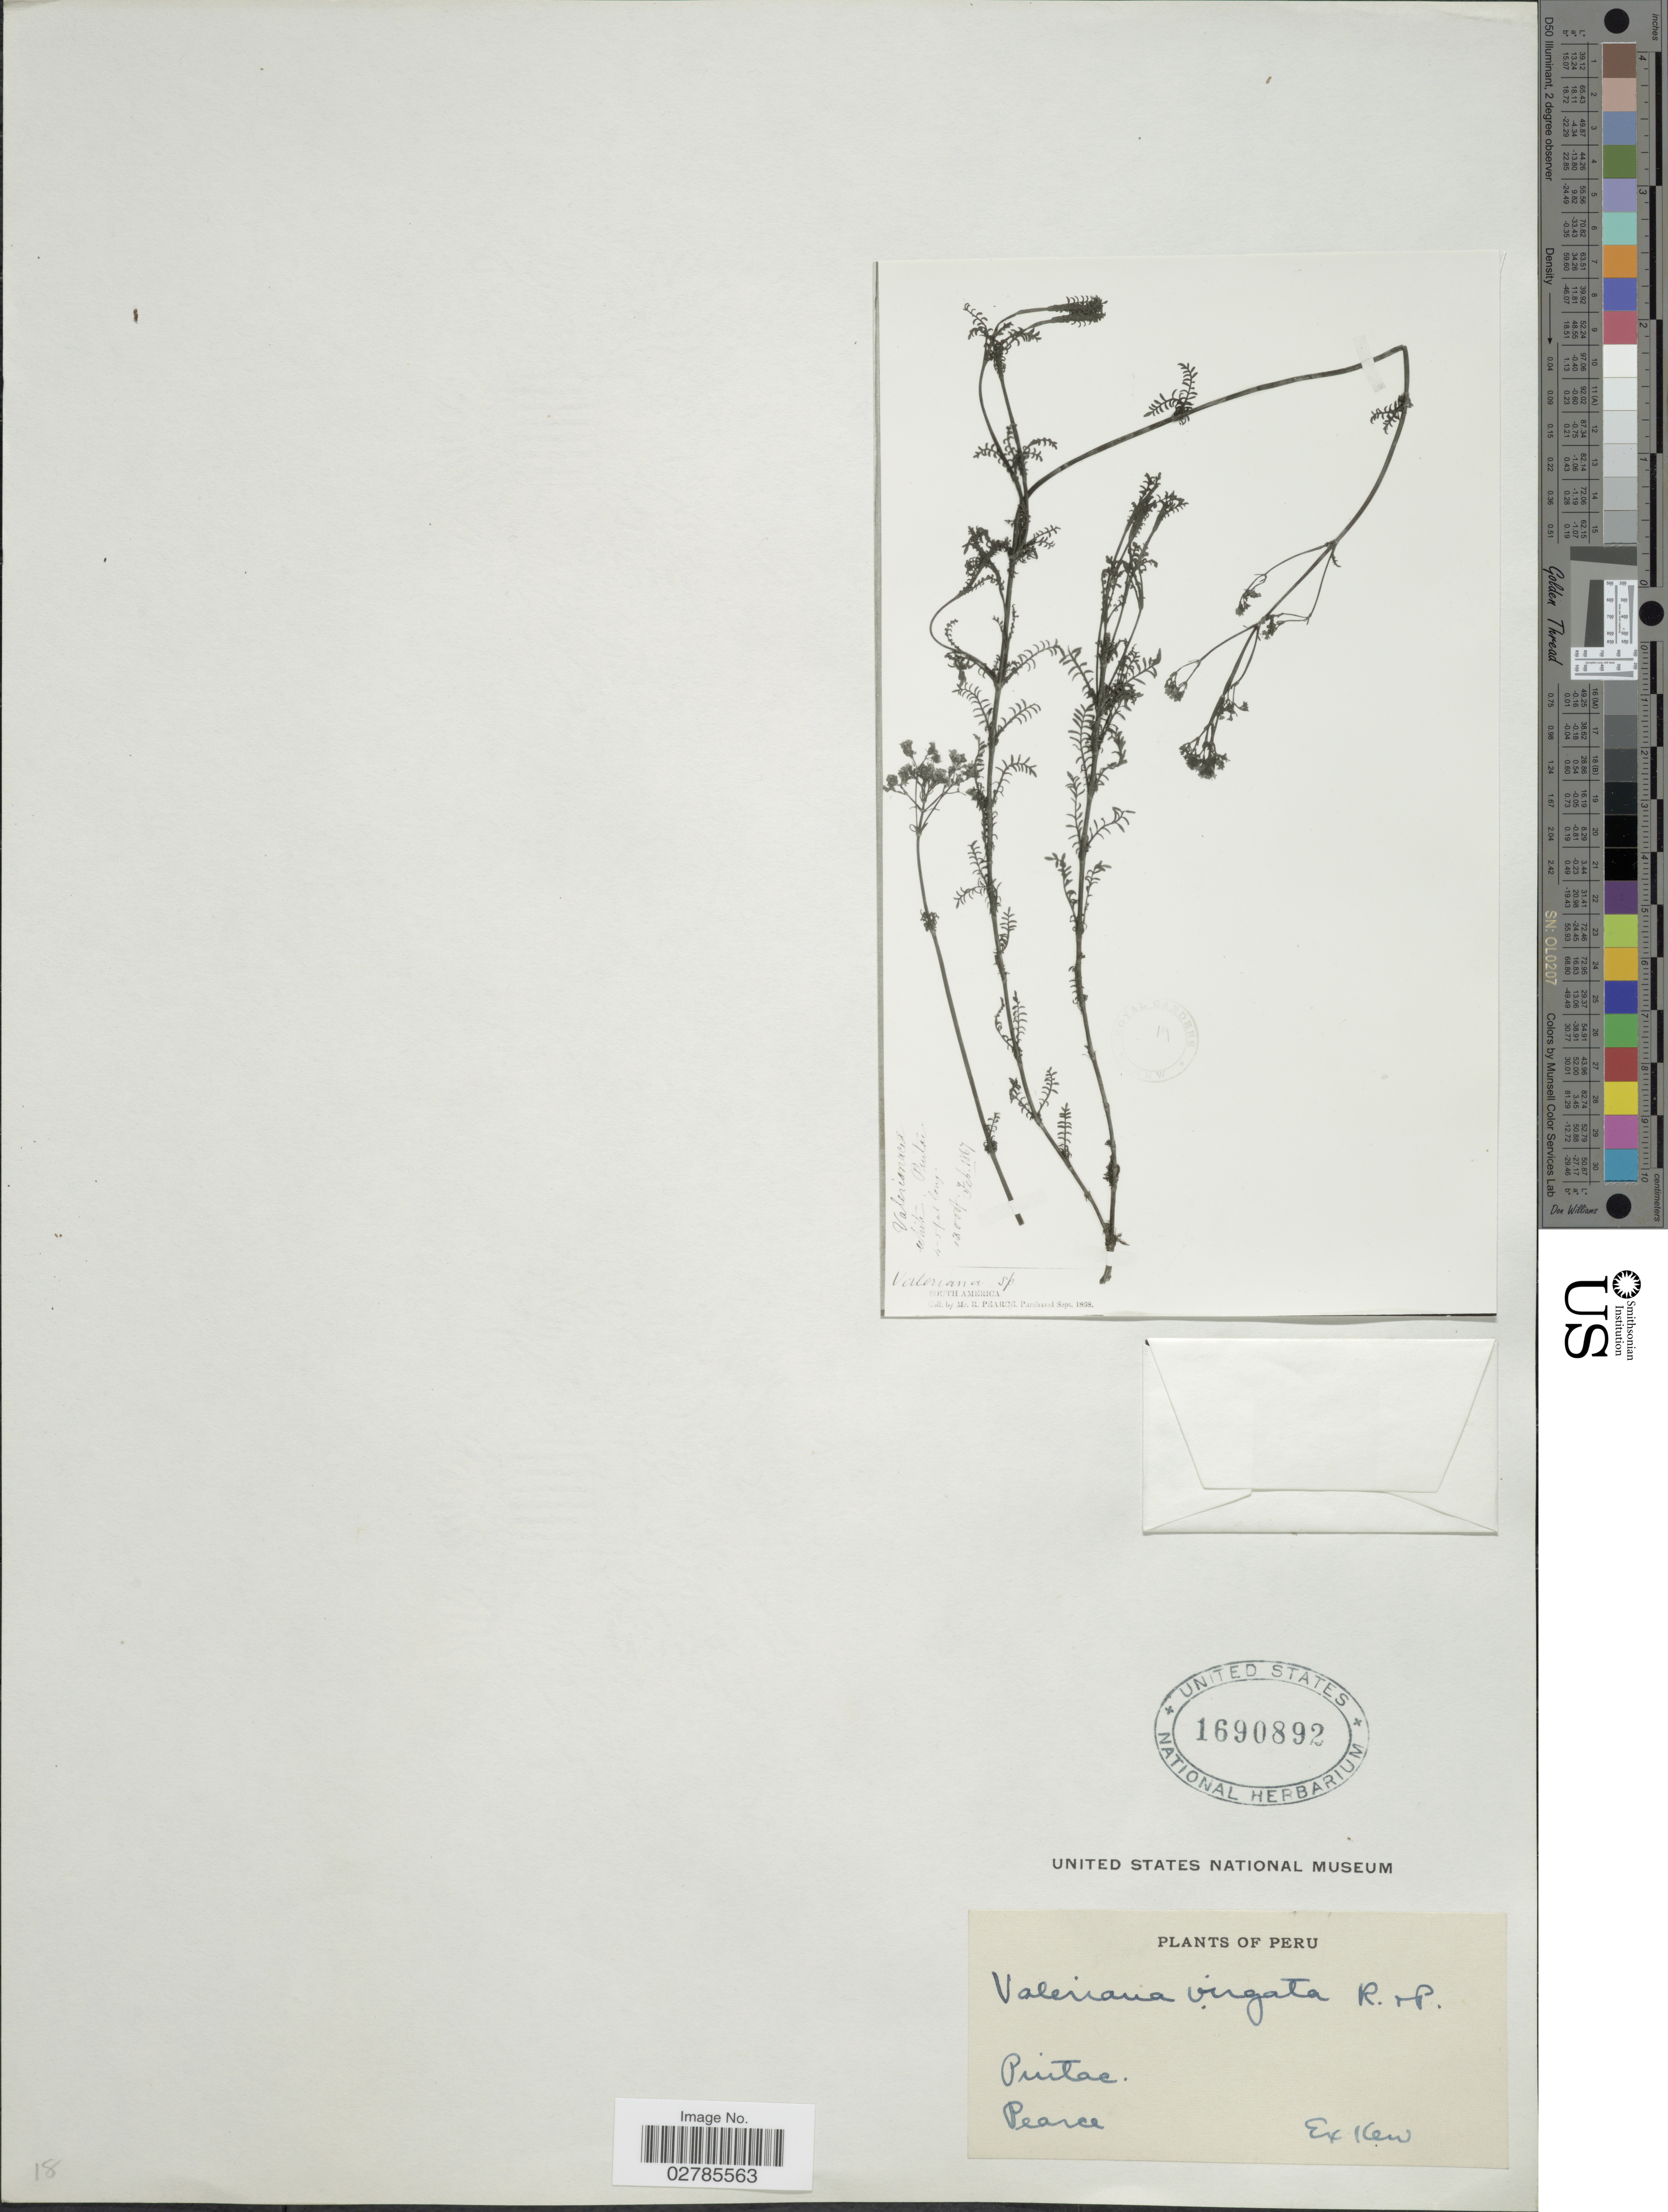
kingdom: Plantae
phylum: Tracheophyta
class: Magnoliopsida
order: Dipsacales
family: Caprifoliaceae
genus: Valeriana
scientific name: Valeriana virgata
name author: Ruiz & Pav.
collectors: -. Pearce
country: Peru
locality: Pintac.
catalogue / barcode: US 1690892